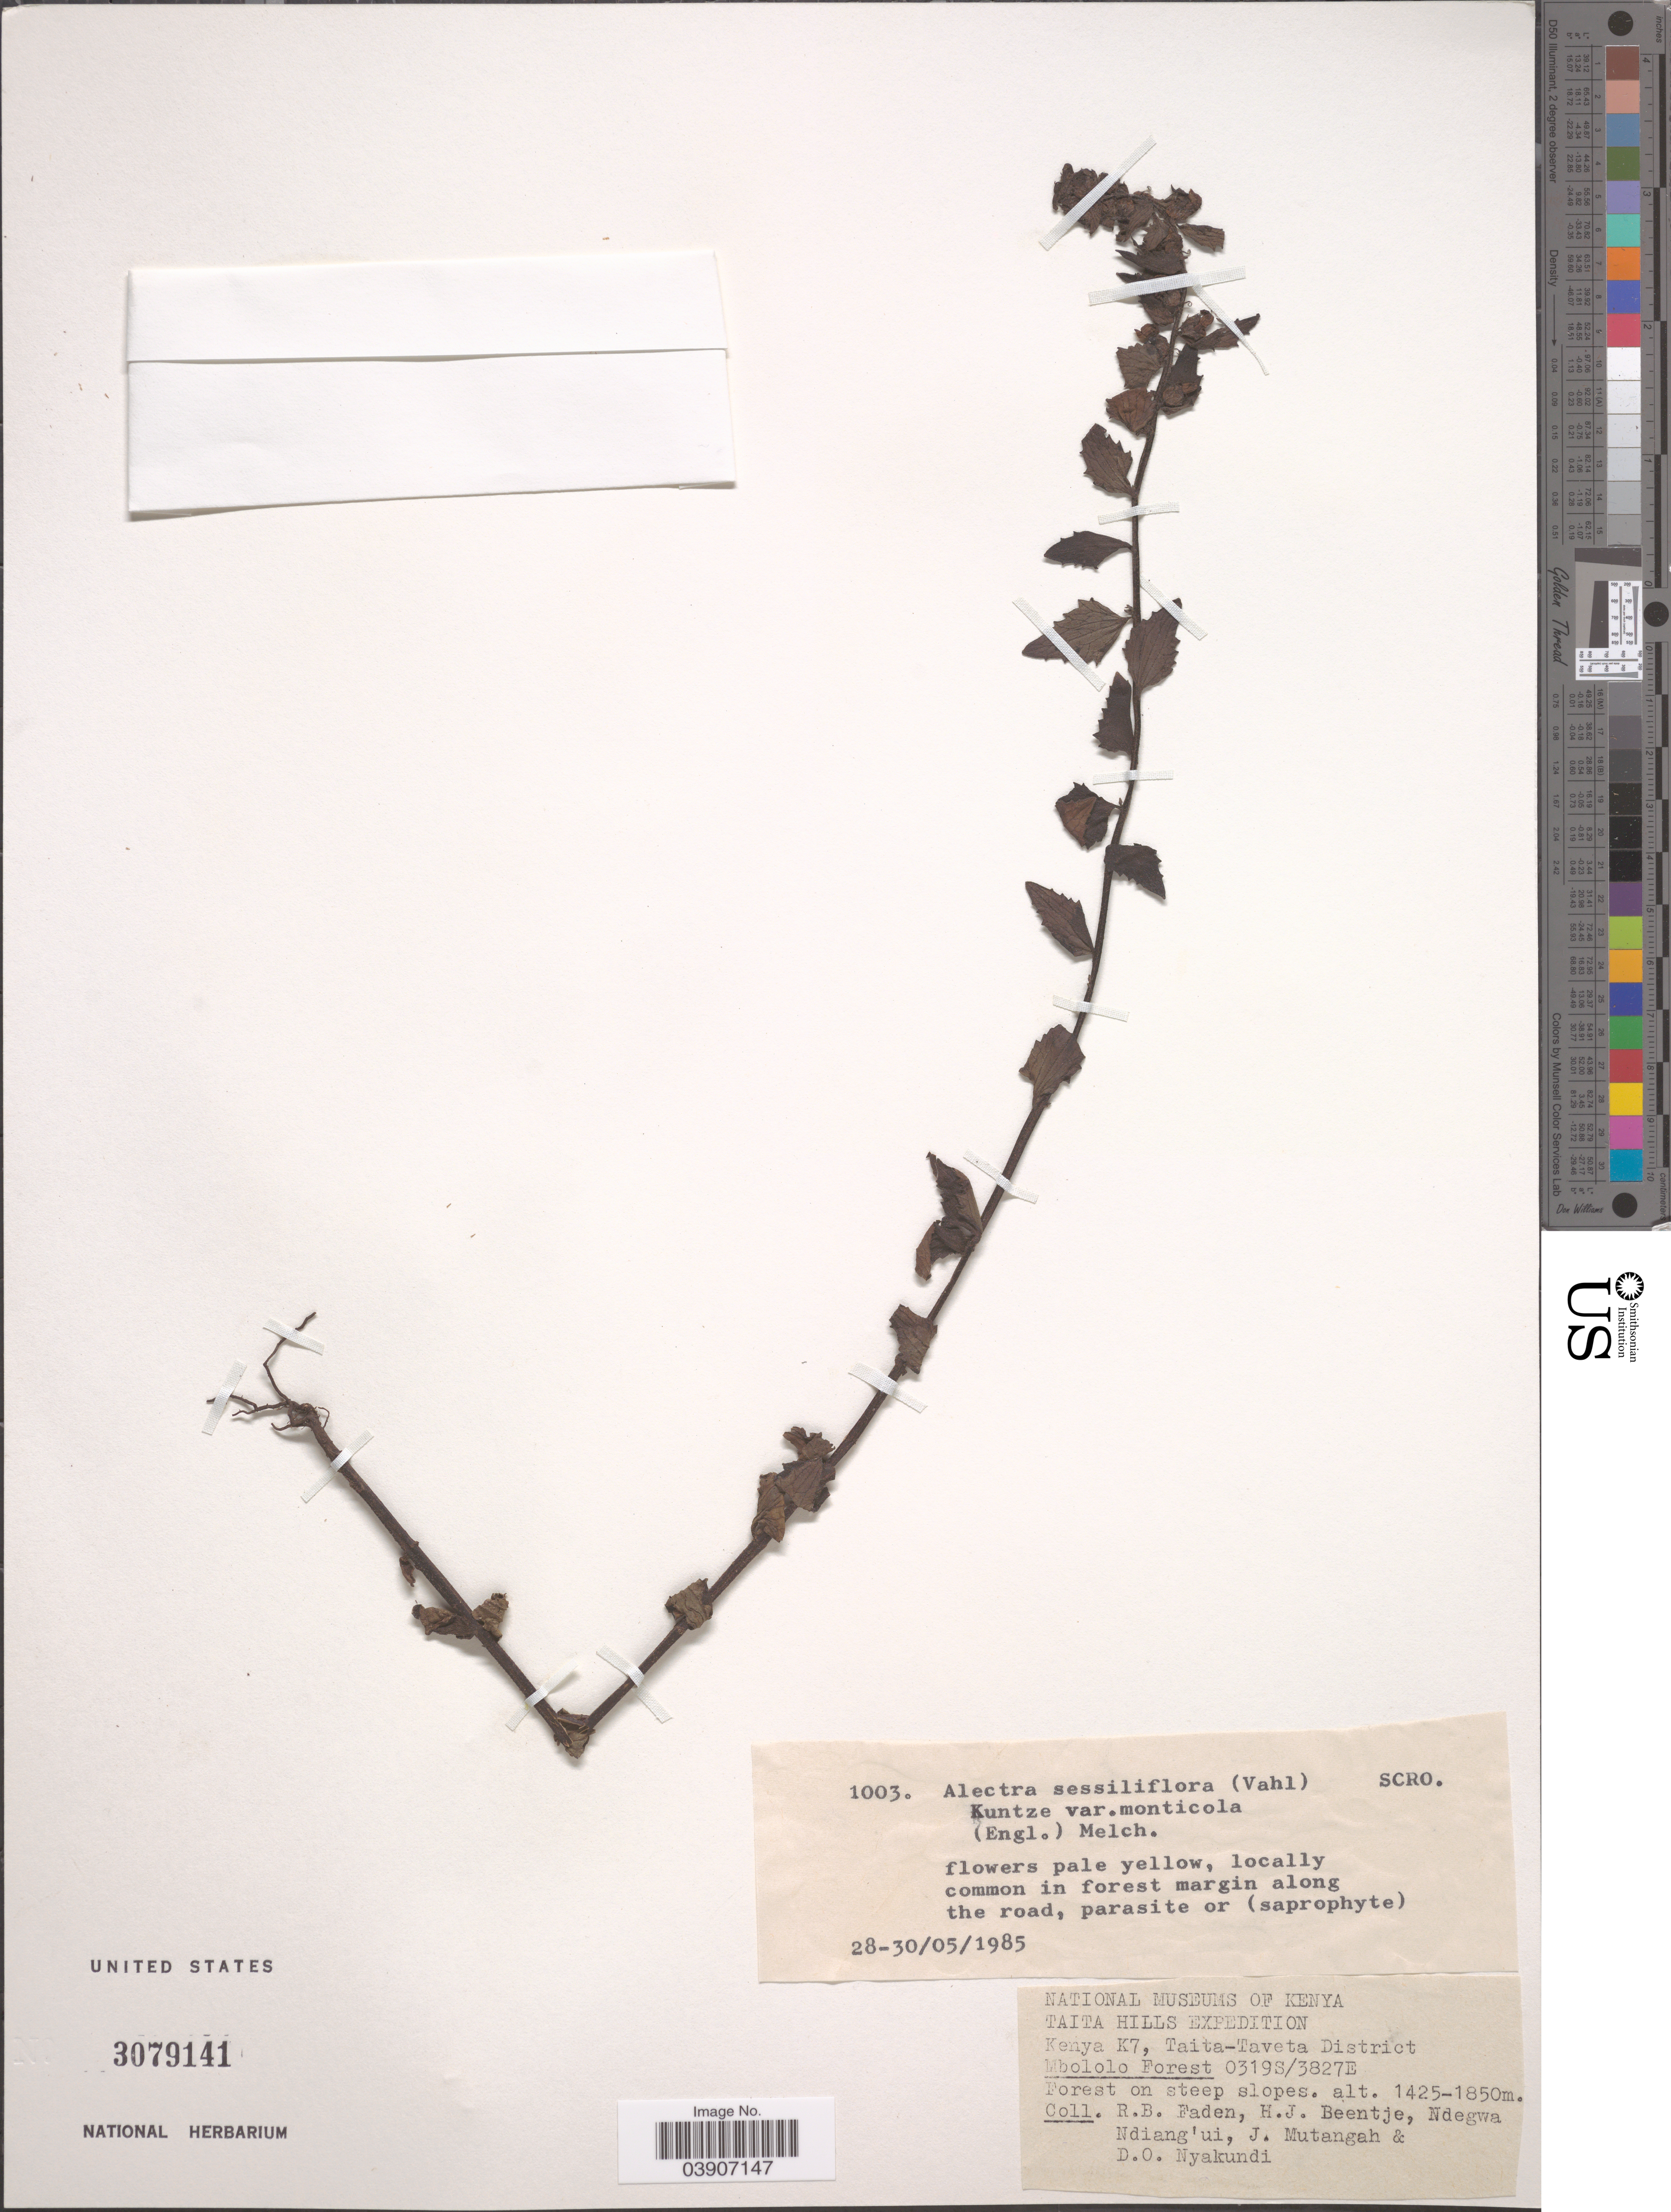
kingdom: Plantae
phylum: Tracheophyta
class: Magnoliopsida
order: Lamiales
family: Orobanchaceae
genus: Alectra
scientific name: Alectra sessiliflora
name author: (Vahl) Kuntze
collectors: R. B. Faden, H. J. Beentje, Ndegwa Ndiang'ui, J. Mutangah & D. Nyakundi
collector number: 1003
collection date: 1985-05-28/1985-05-30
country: Kenya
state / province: Taita Taveta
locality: Taita Hills. [unsure placement] K7, Taita-Taveta District. Mbololo Forest.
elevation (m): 1425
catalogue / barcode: US 3079141